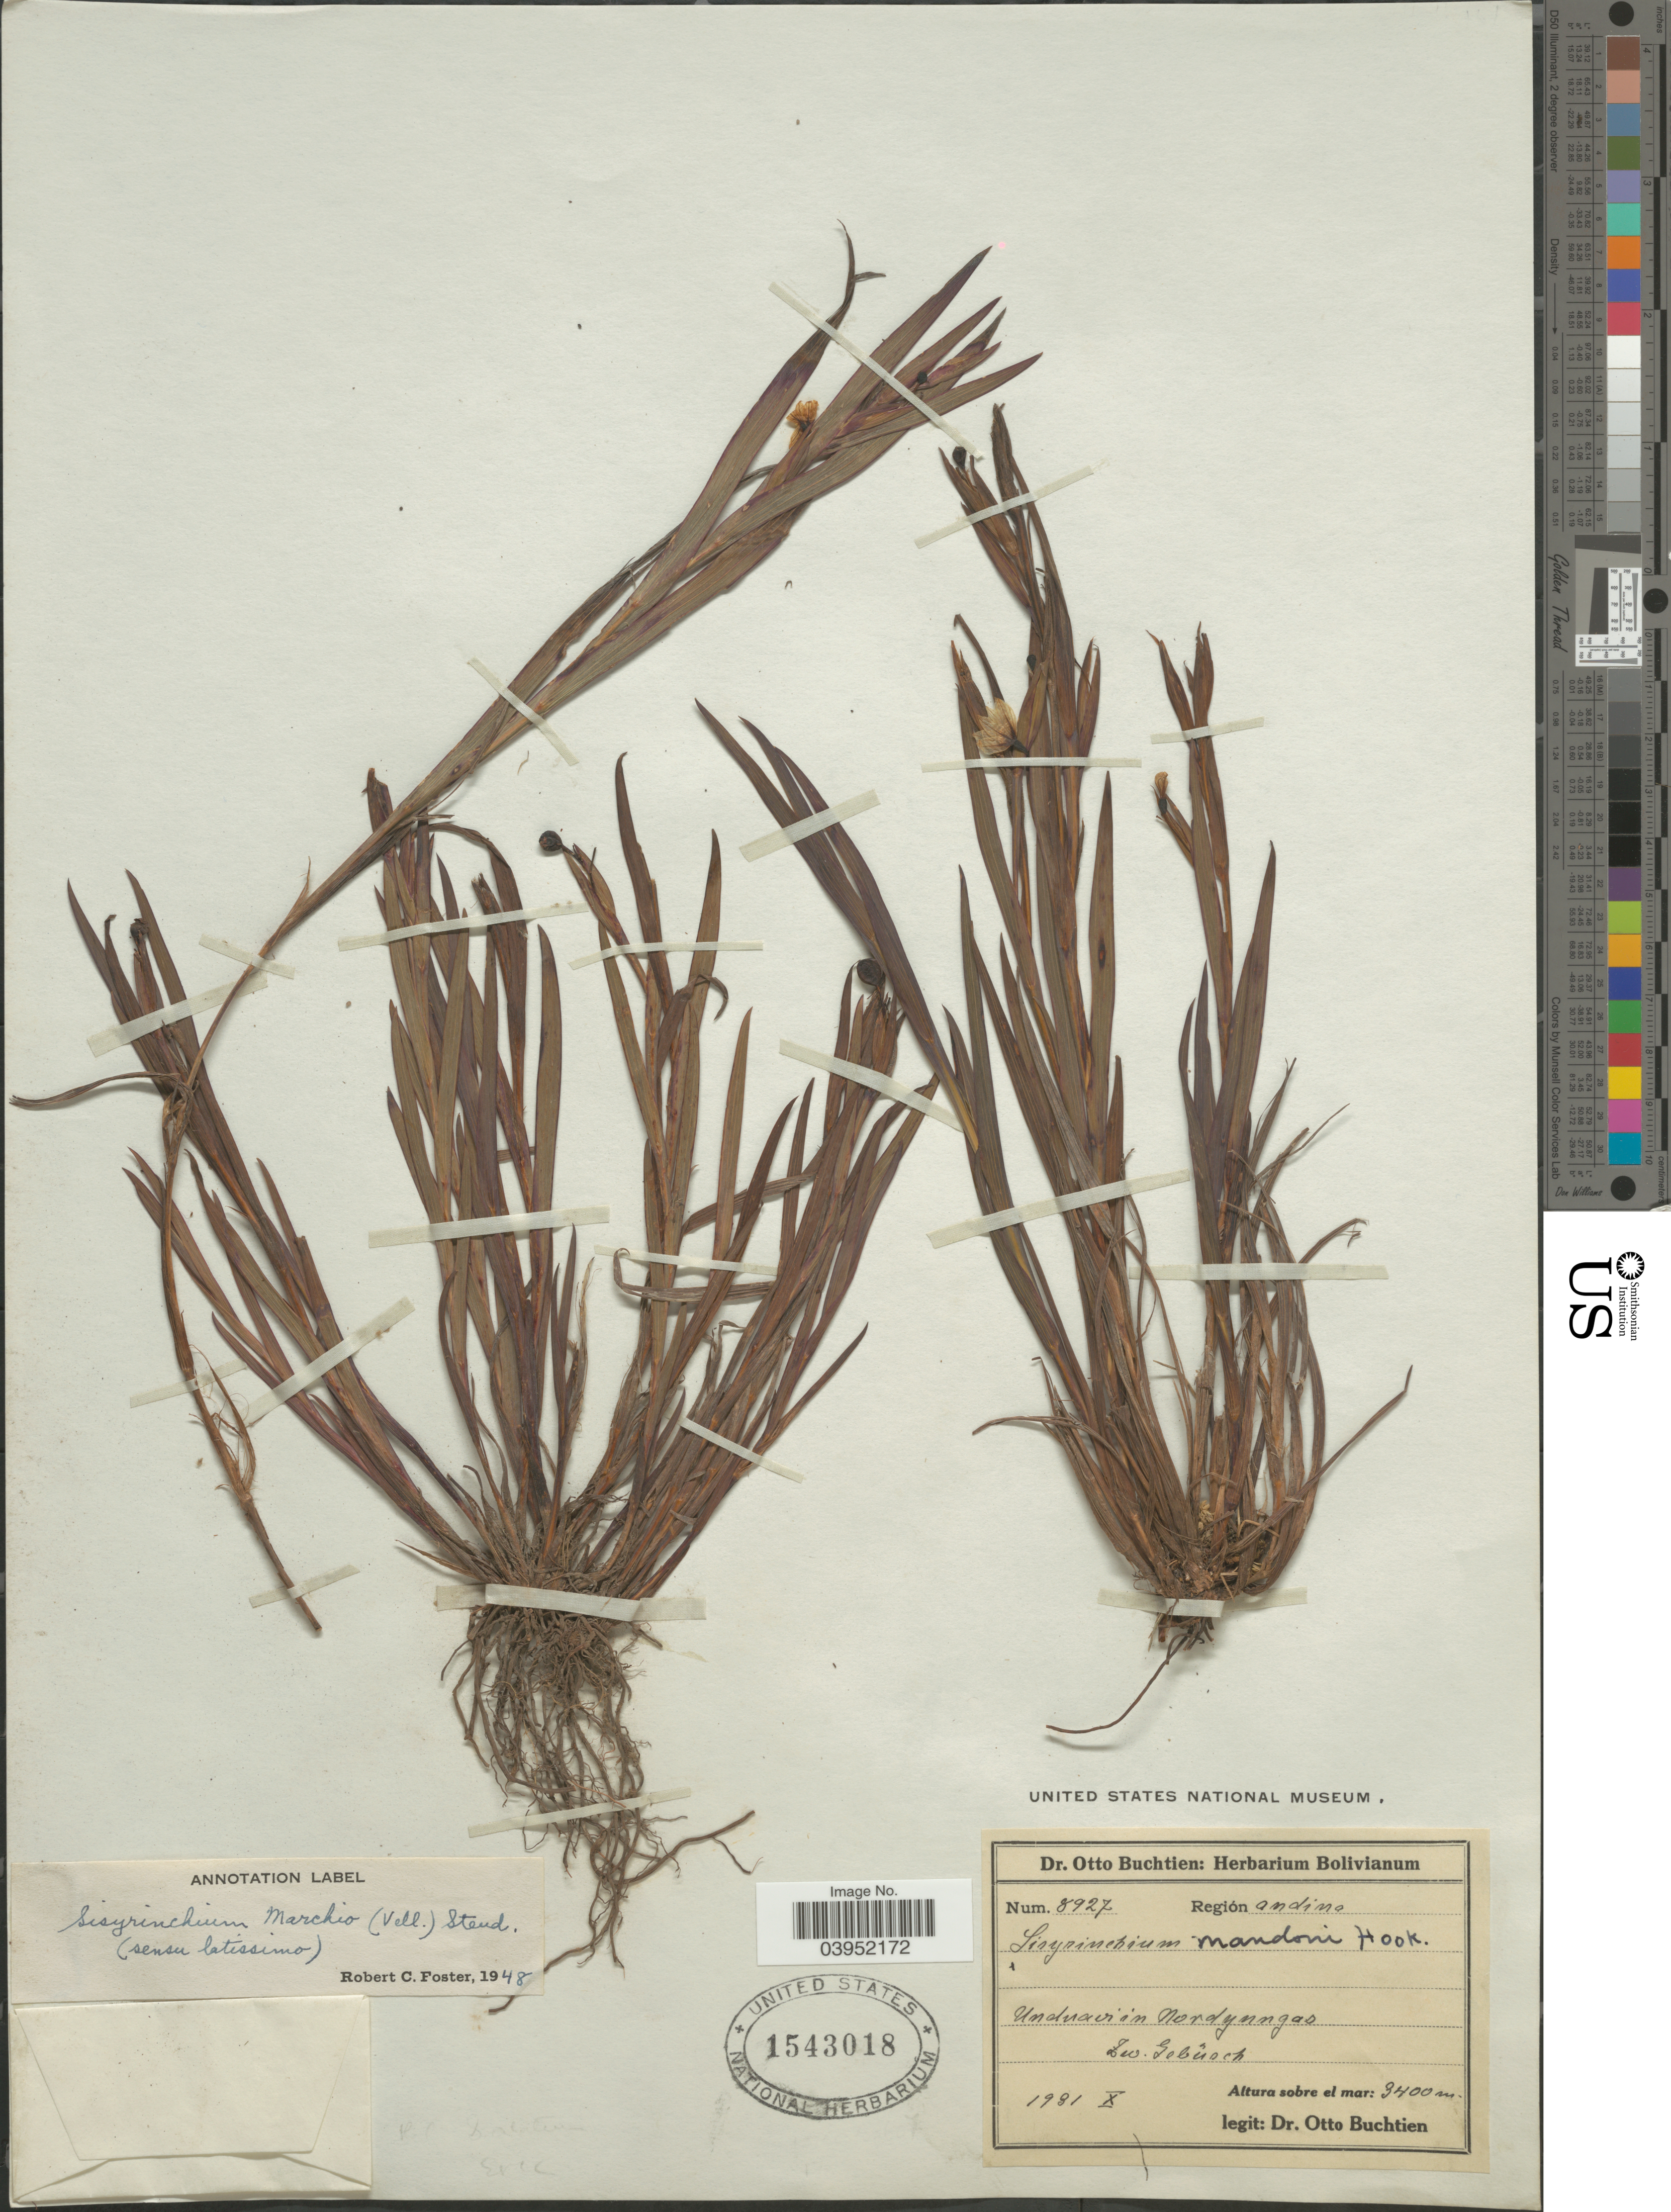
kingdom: Plantae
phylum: Tracheophyta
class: Liliopsida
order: Asparagales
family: Iridaceae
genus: Sisyrinchium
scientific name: Sisyrinchium marchio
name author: (Vell.) Steud.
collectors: O. Buchtien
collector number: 8927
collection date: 1931-10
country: Bolivia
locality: Región: andina. Unduavi in Nordyungas. Zw. Gebúsch.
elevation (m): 3400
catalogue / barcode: US 1543018